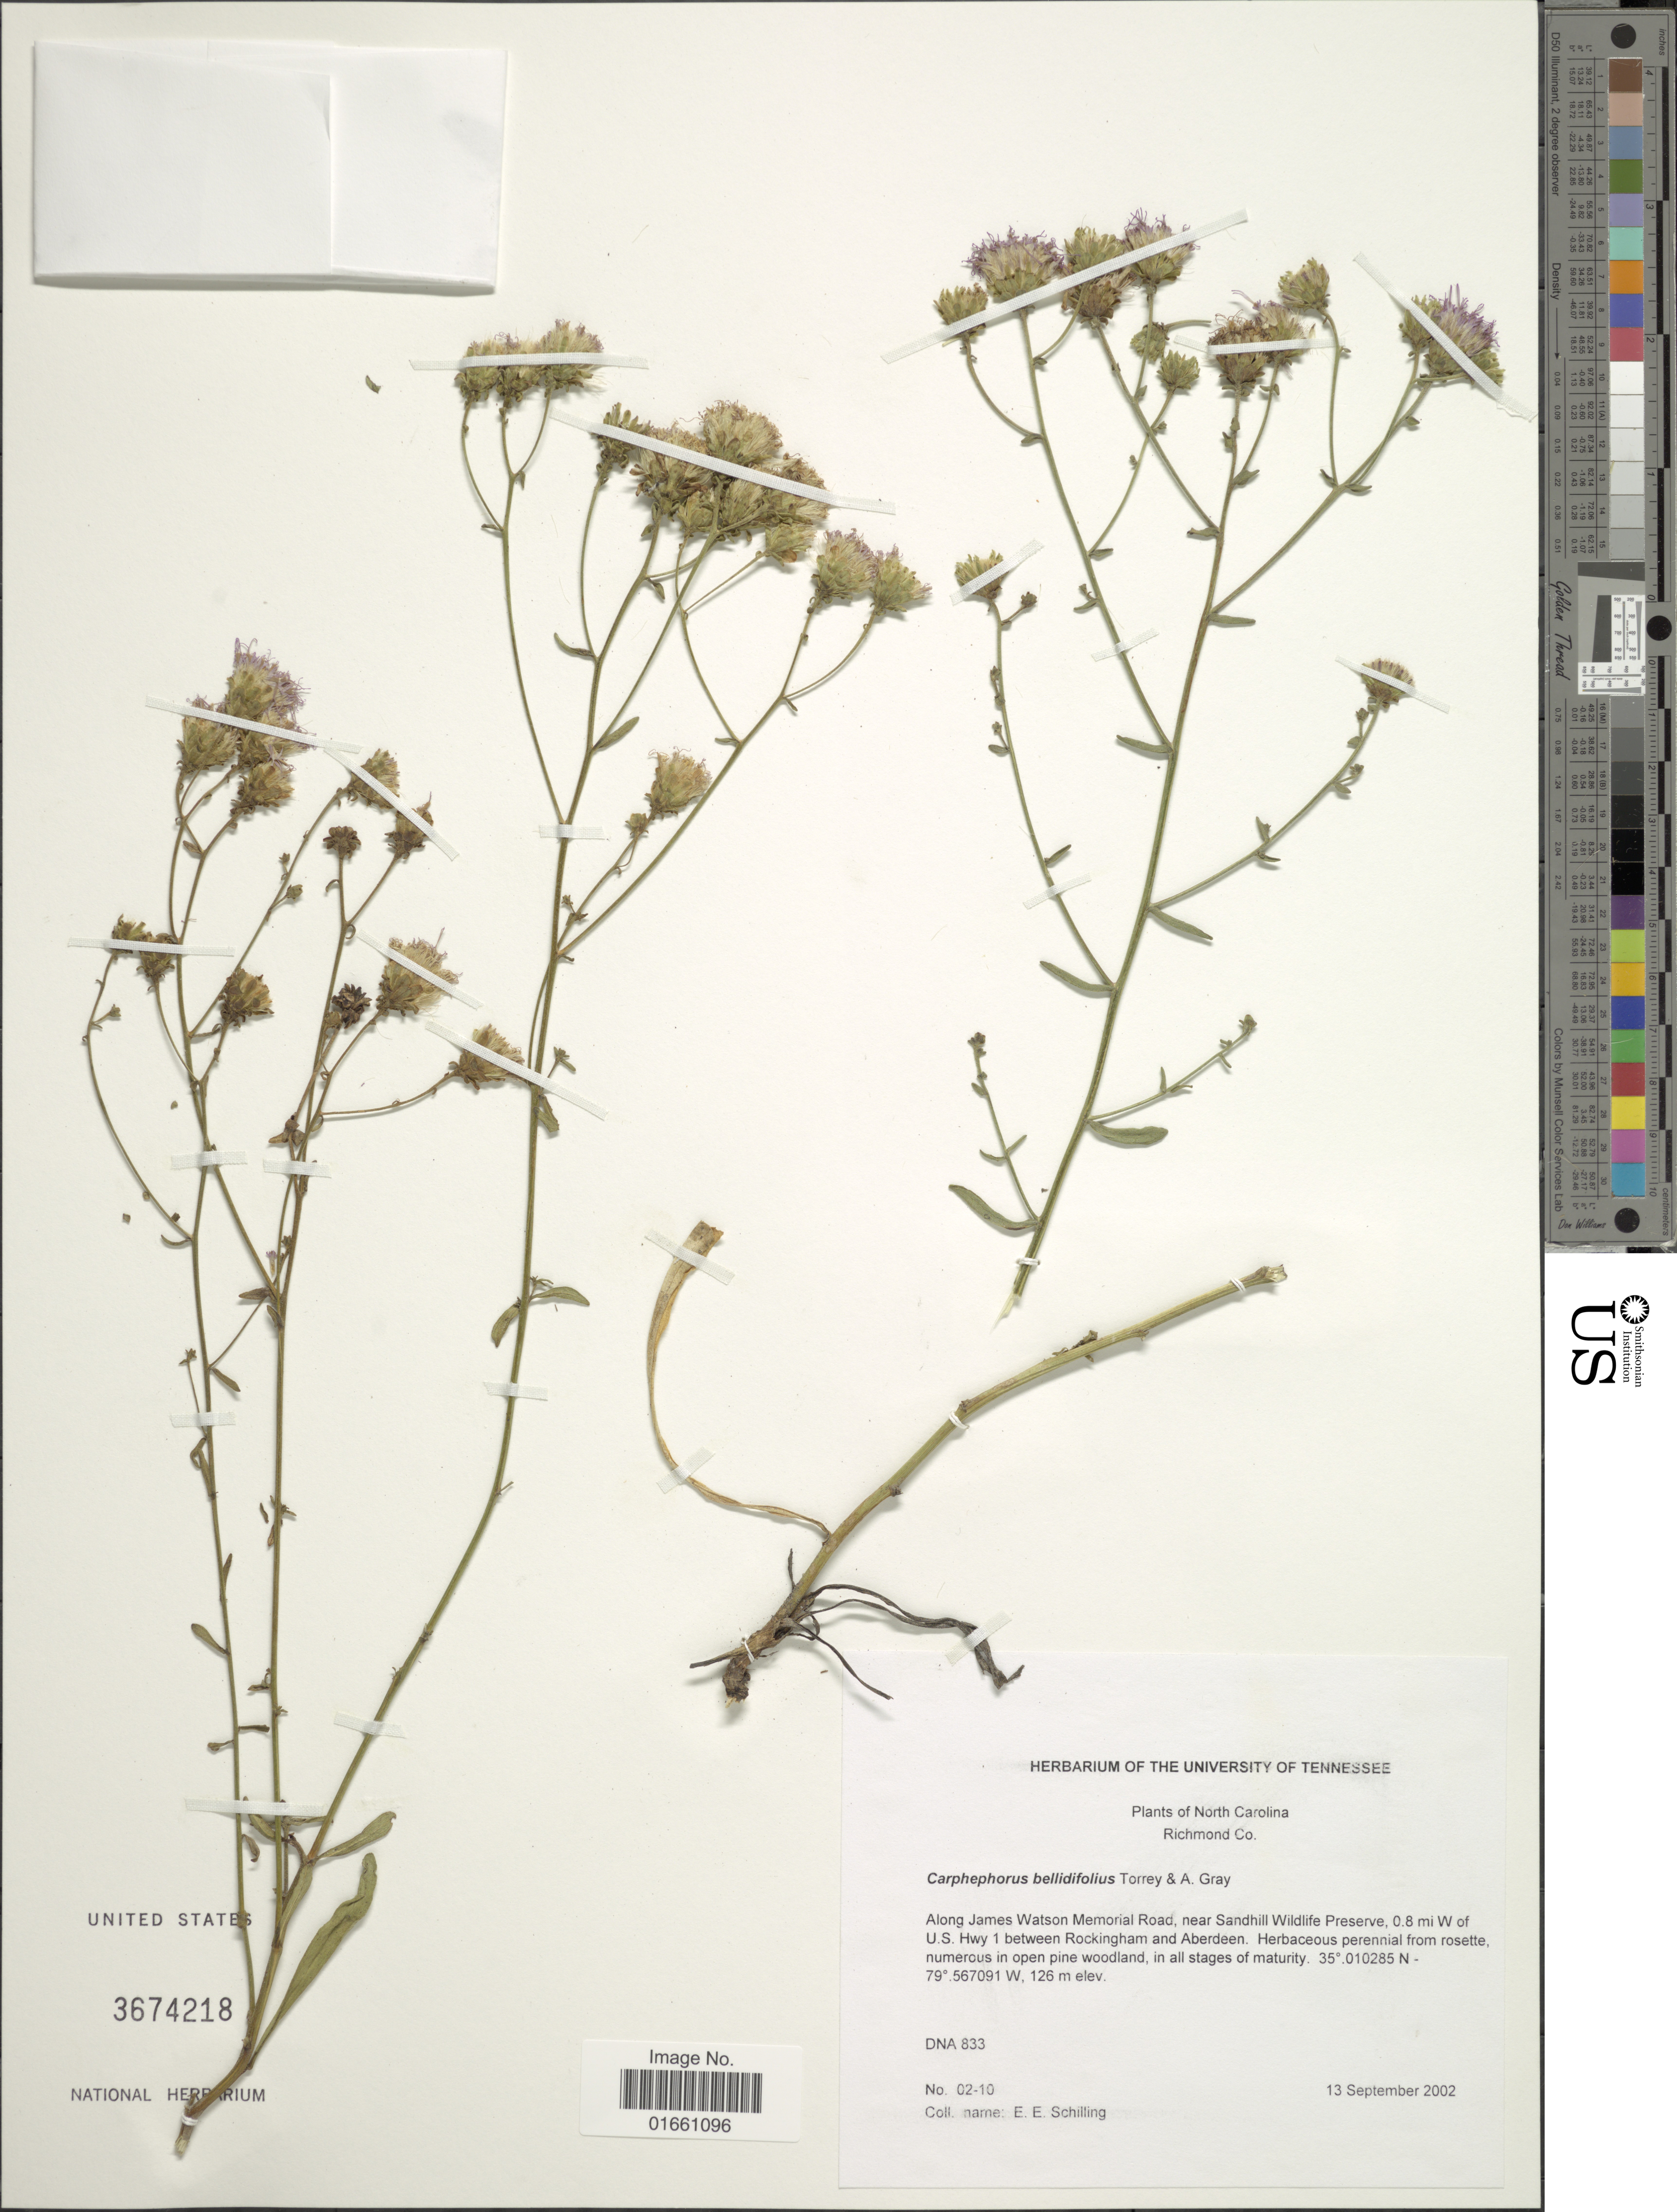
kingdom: Plantae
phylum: Tracheophyta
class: Magnoliopsida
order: Asterales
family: Asteraceae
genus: Carphephorus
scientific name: Carphephorus bellidifolius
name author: (Michx.) Torr. & A. Gray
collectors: E. E. Schilling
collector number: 0210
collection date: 2002-09-13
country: United States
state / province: North Carolina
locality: Richmond Co. Along James Watson Memorial Road, near Sandhill Wildlife Preserve, 0.8 mi W of U.S. Hwy 1 between Rockingham and Aberdeen.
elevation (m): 126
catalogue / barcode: US 3674218